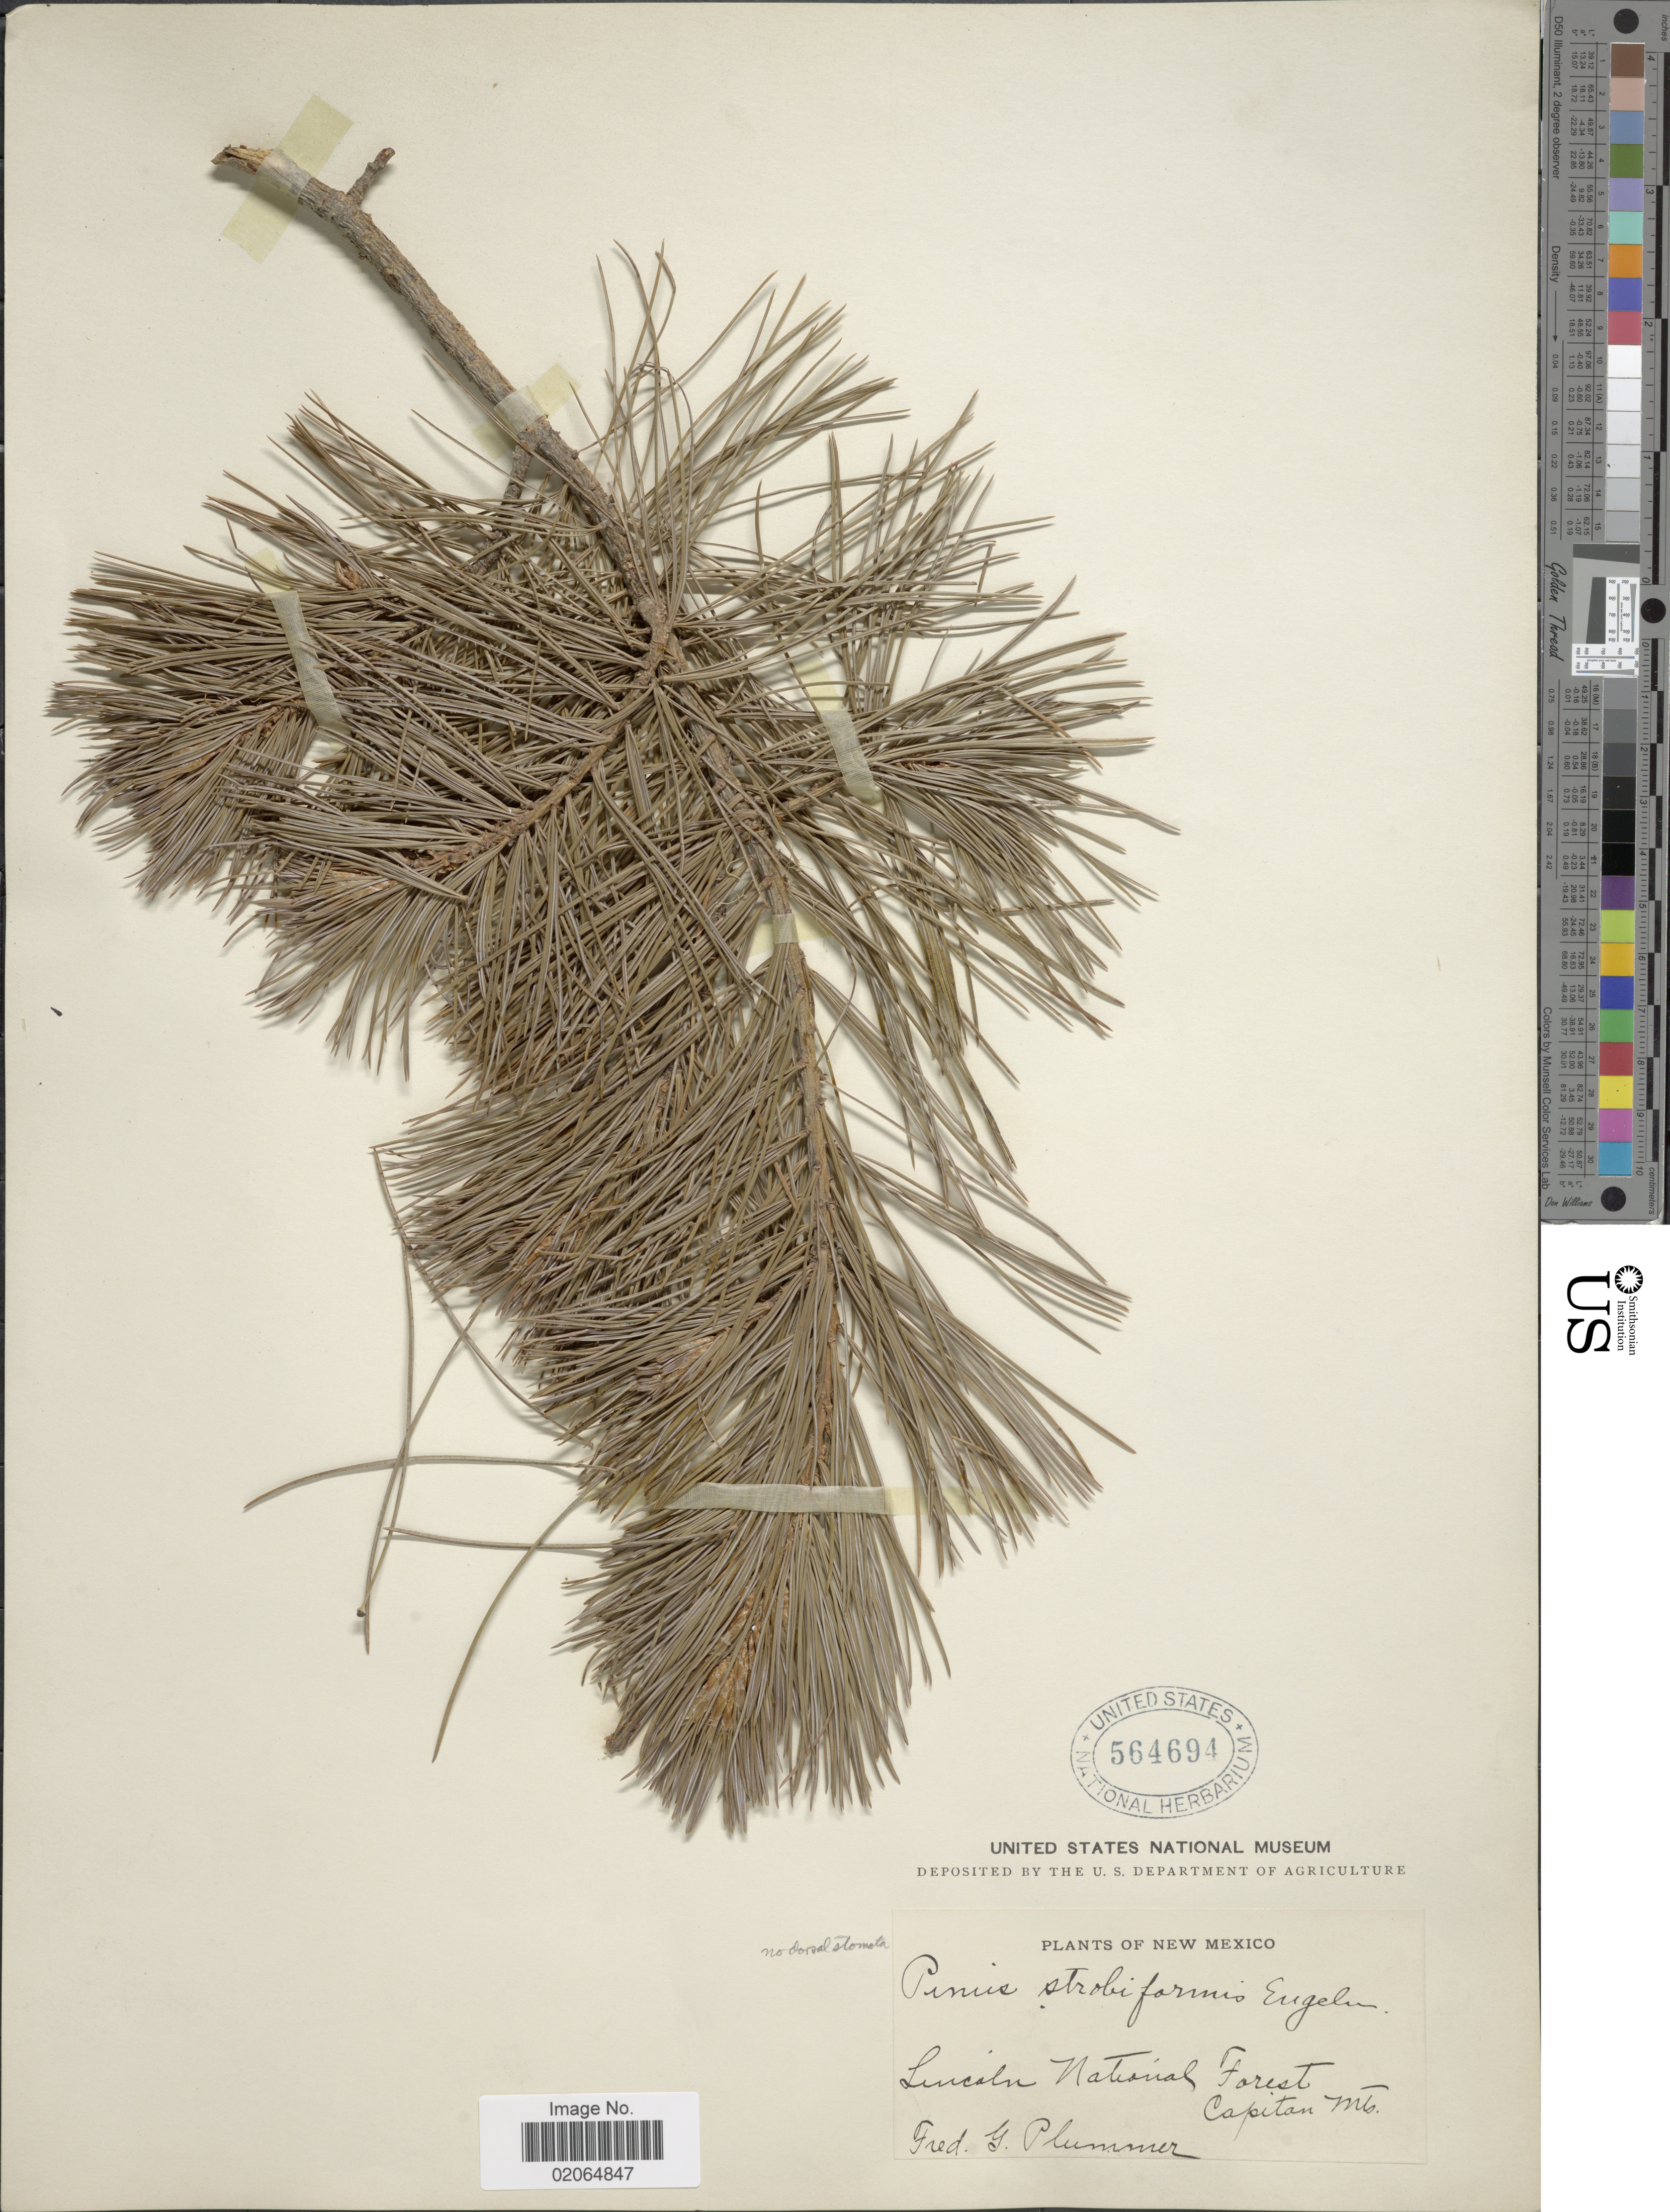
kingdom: Plantae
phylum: Tracheophyta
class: Pinopsida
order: Pinales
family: Pinaceae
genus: Pinus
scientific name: Pinus strobiformis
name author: Engelm.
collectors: F. Plummer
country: United States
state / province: New Mexico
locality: Lincoln National Forest, Capitan Mts.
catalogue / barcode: US 564694